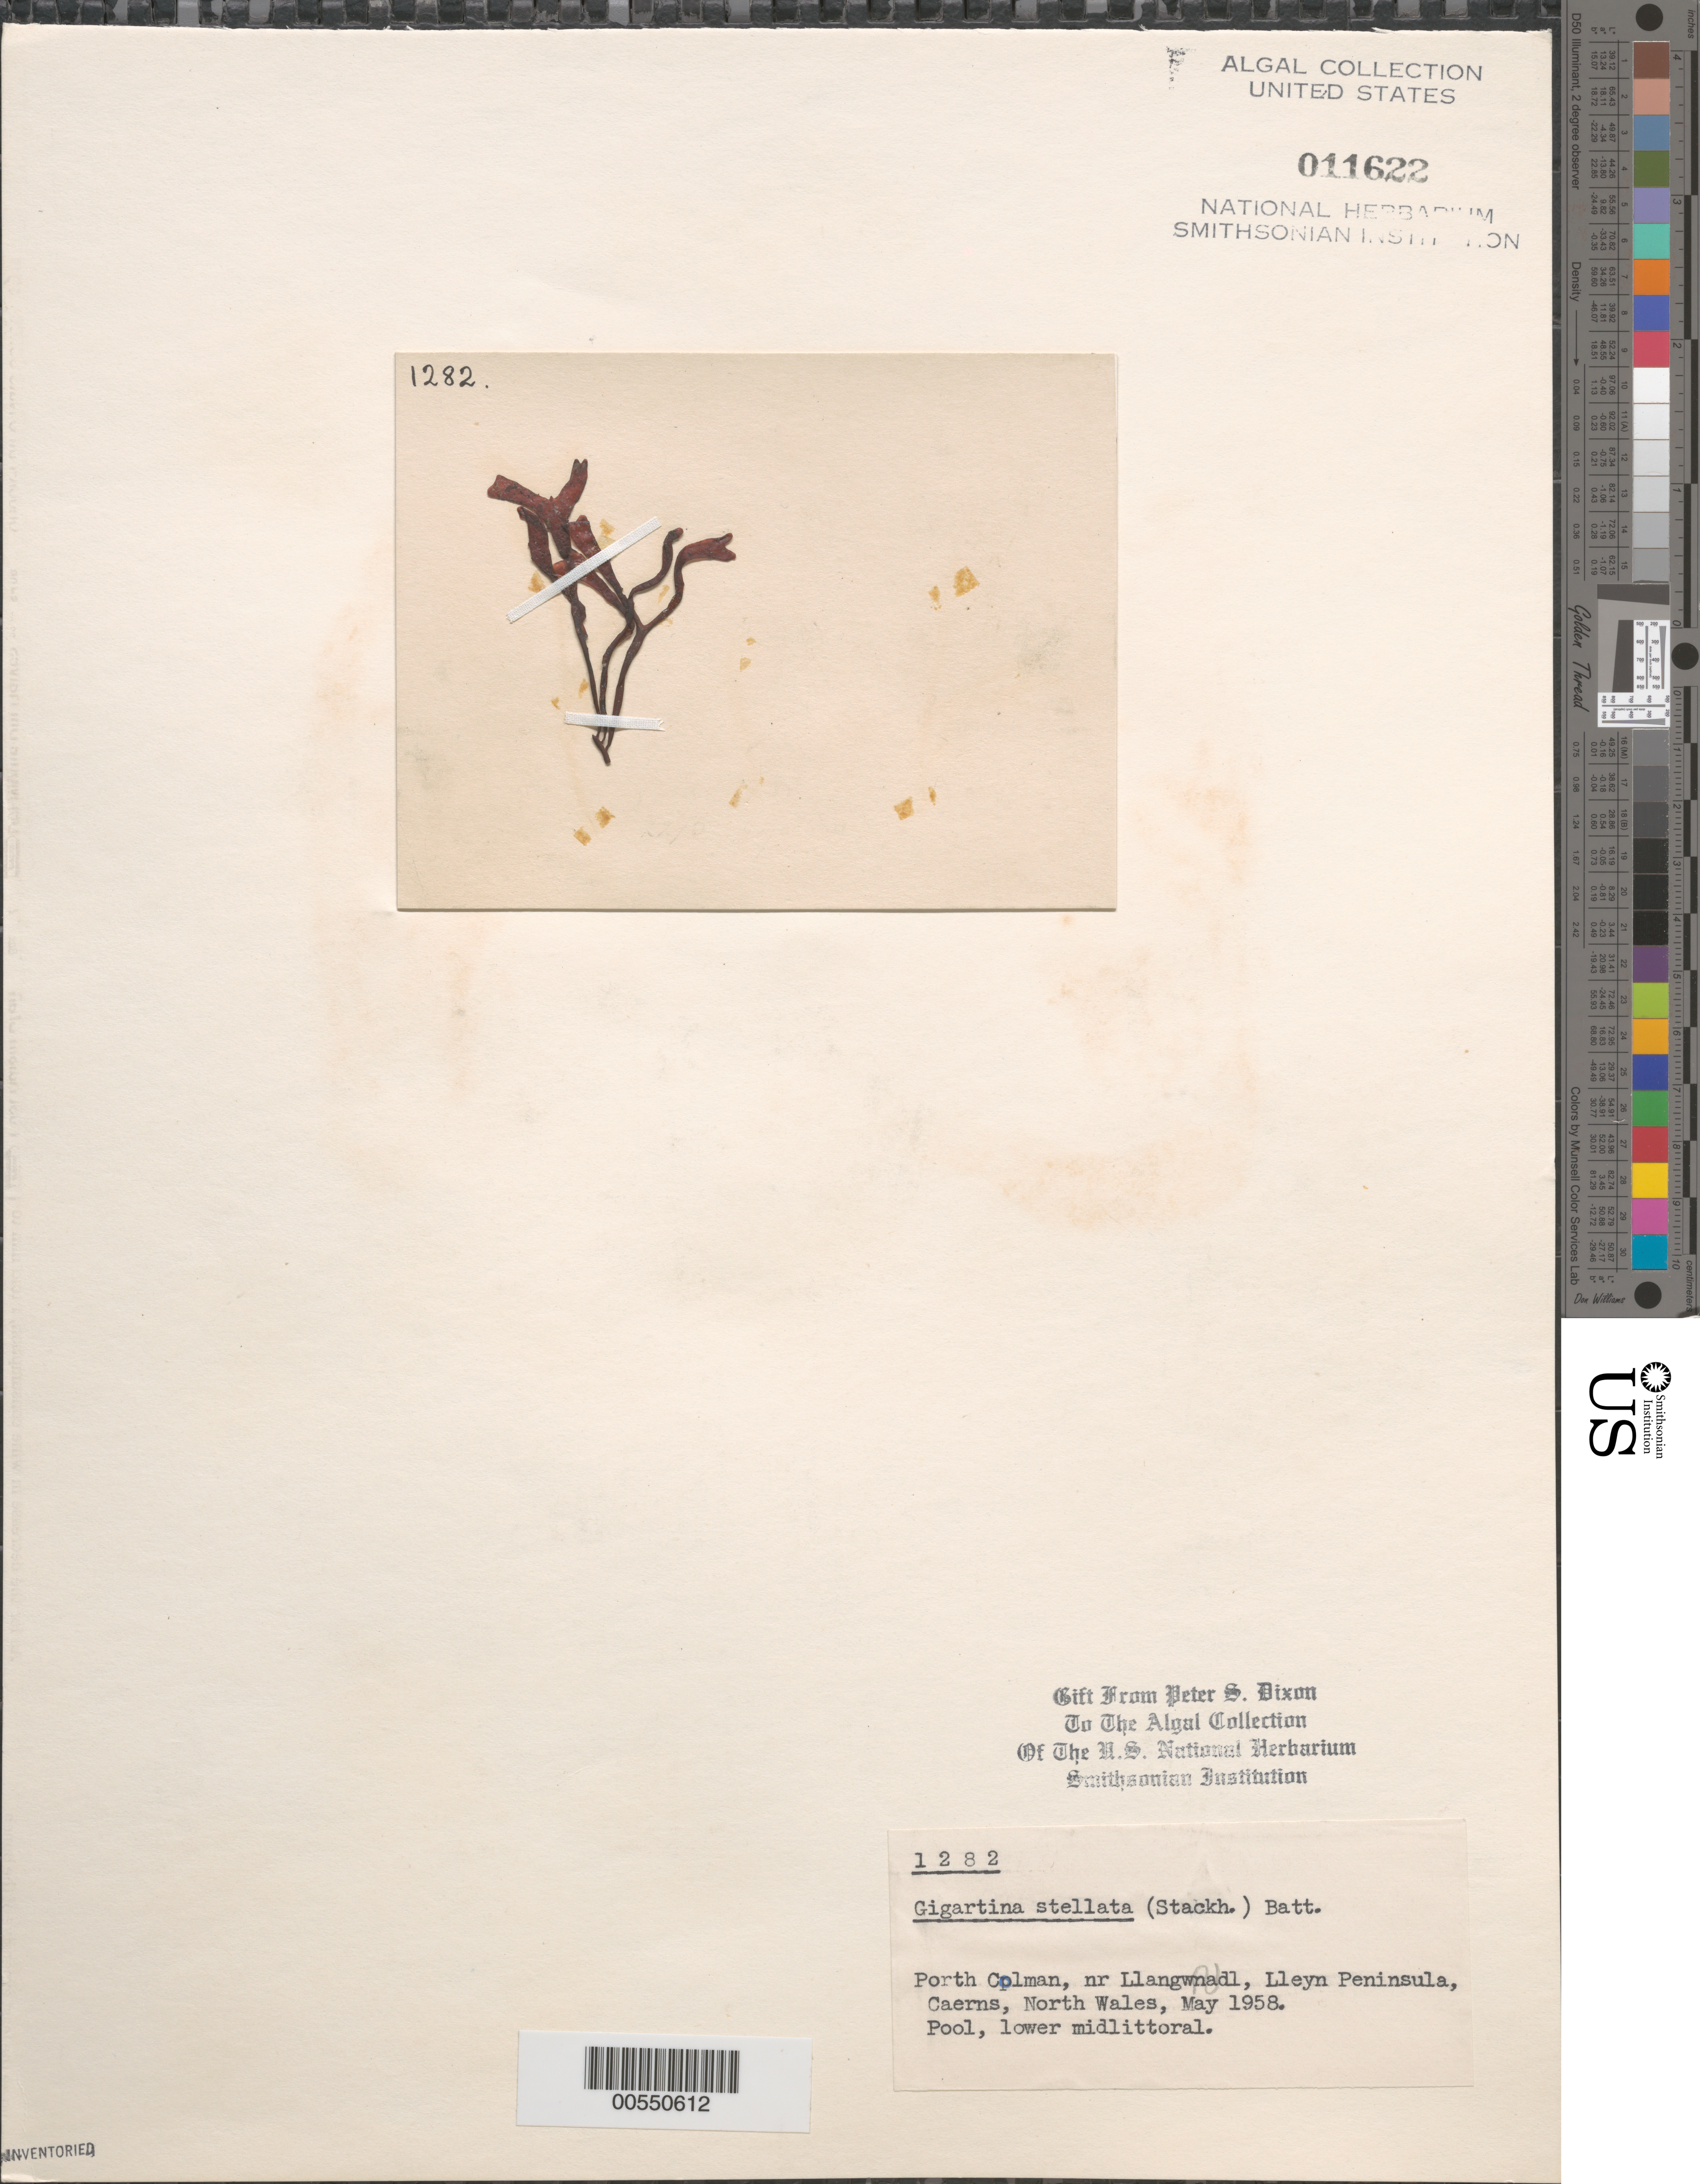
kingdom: Plantae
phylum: Rhodophyta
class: Florideophyceae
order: Gigartinales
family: Phyllophoraceae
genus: Mastocarpus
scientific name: Mastocarpus stellatus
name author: (Stackh.) Guiry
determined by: Algae name updating Project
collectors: P. S. Dixon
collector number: PSD 1282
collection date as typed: May 1958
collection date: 1958-05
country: United Kingdom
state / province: Wales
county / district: Gwynedd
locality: Porth Colman, near Llangwandl, Lleyn Peninsula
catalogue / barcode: US 11622